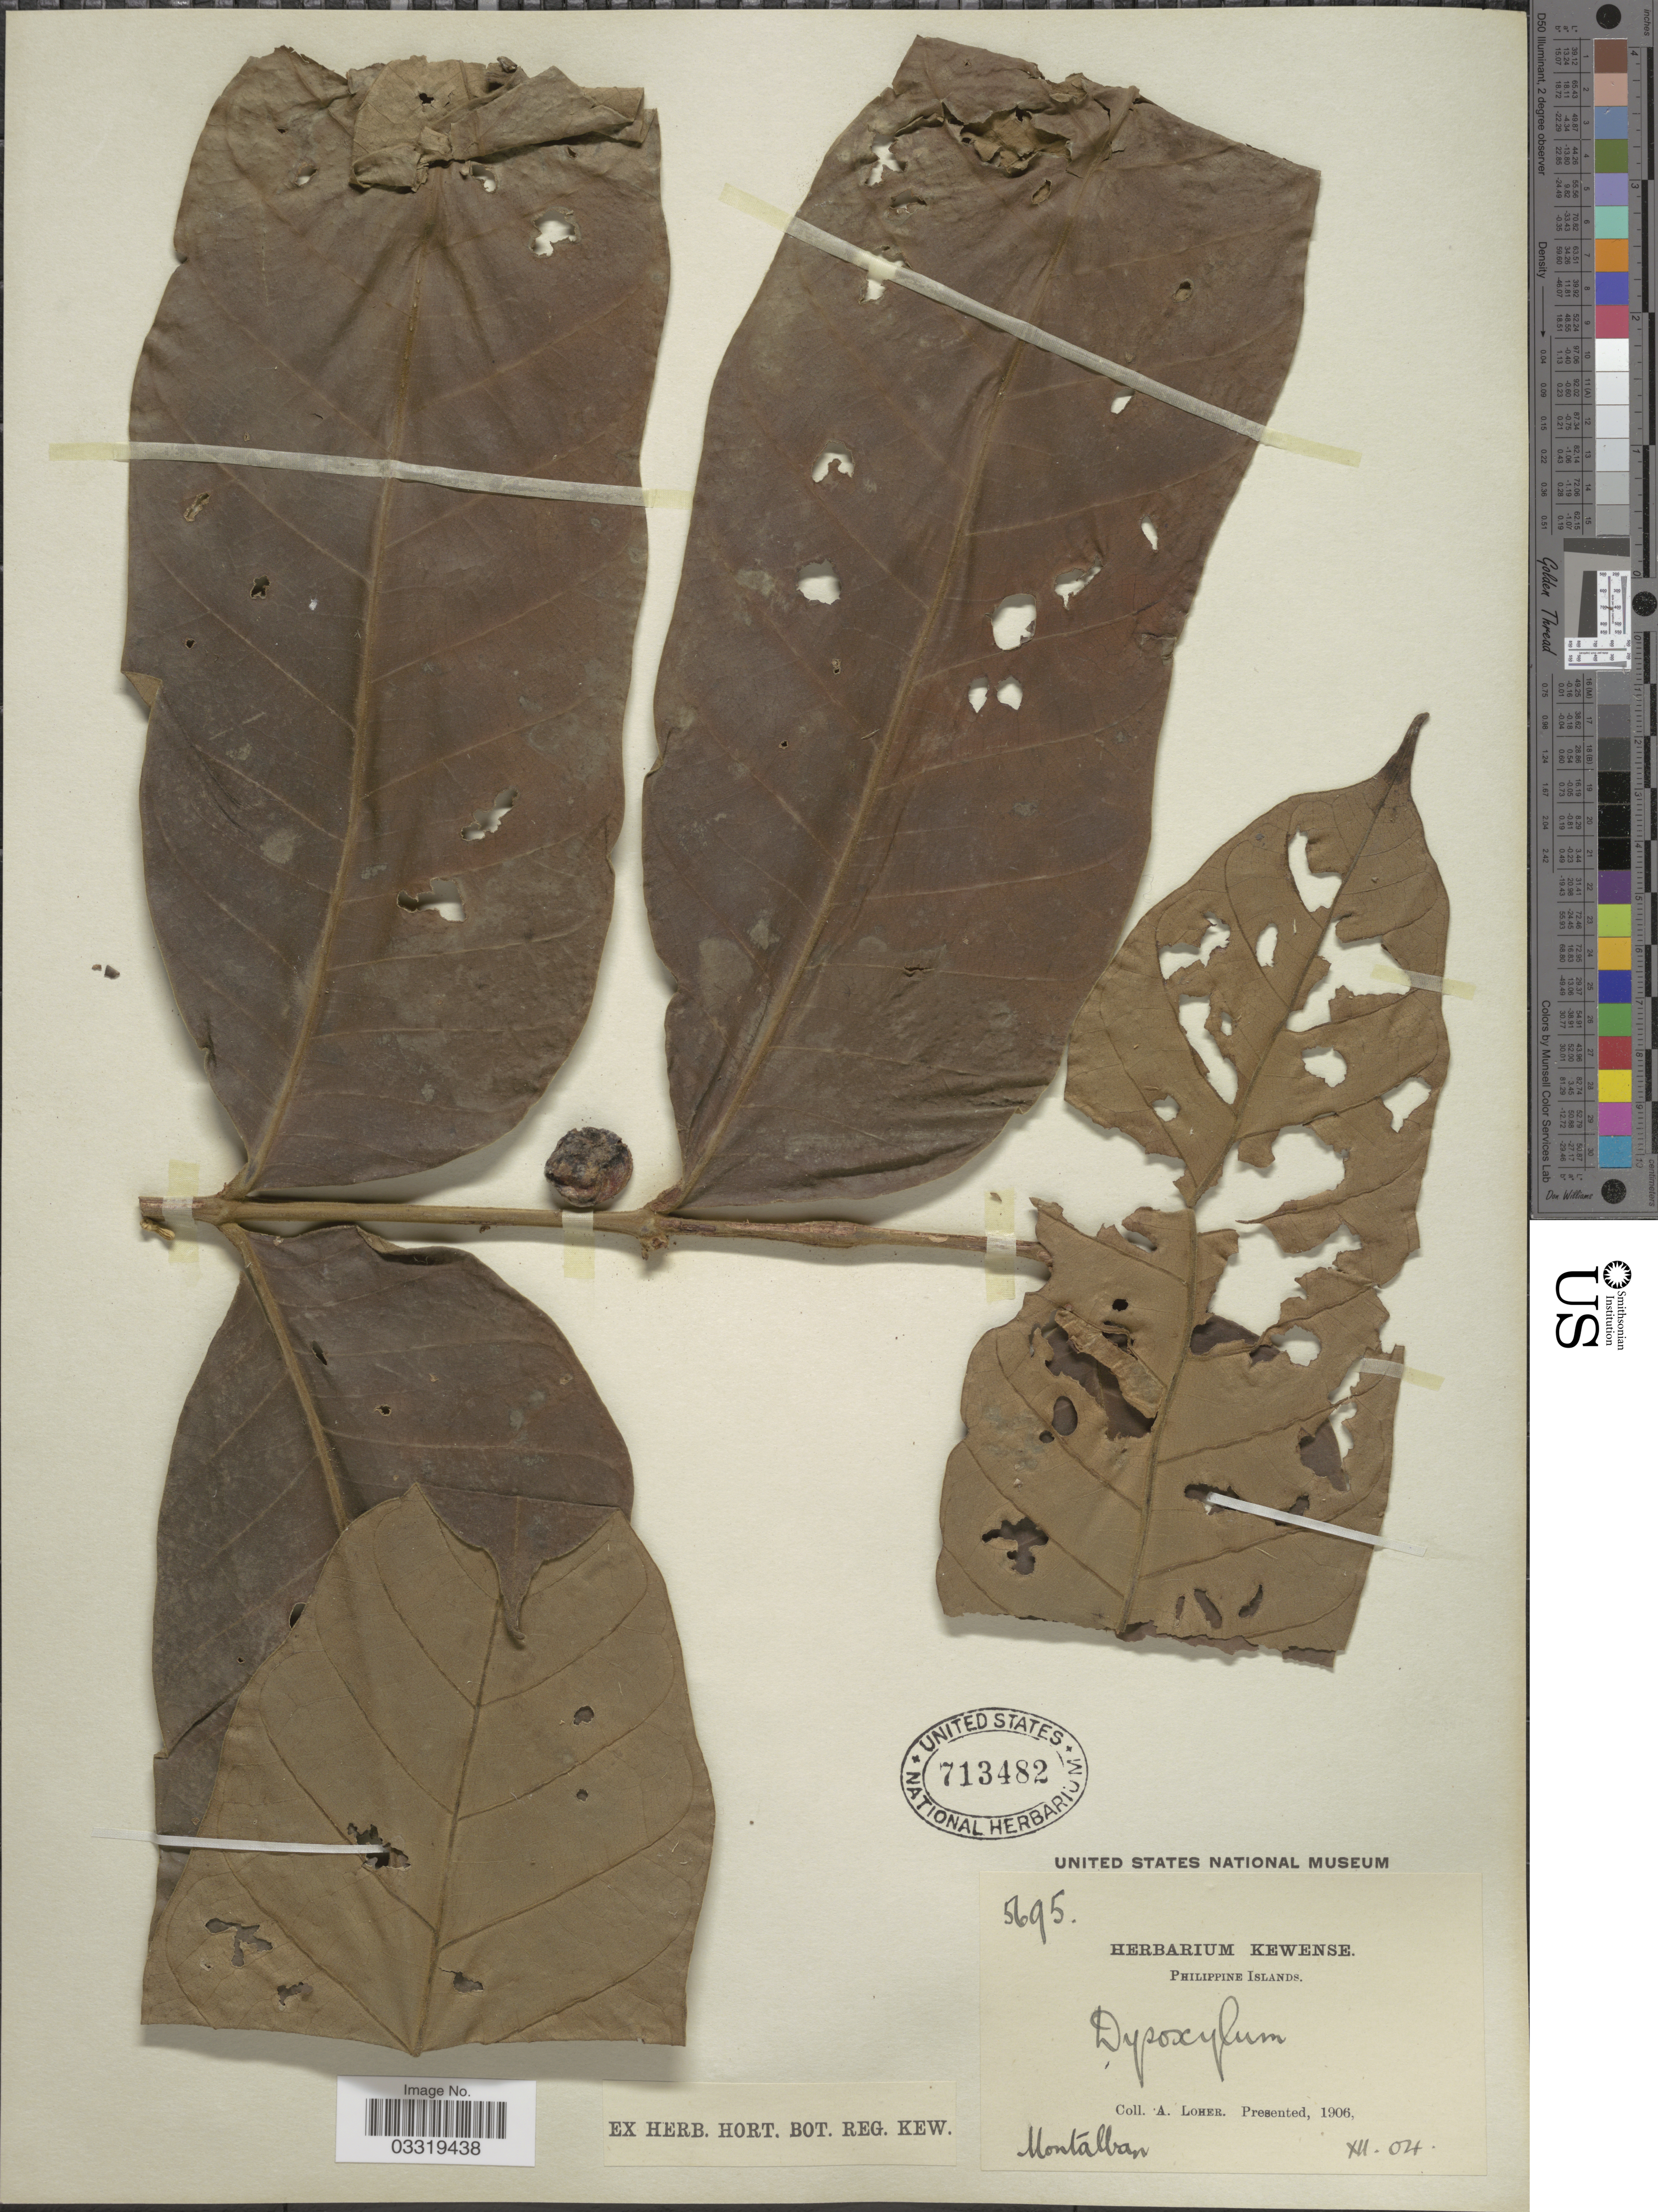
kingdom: Plantae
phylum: Tracheophyta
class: Magnoliopsida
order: Sapindales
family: Meliaceae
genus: Dysoxylum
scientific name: Dysoxylum sp.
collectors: A. Loher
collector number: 5695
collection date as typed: Transcribed d/m/y: /12/4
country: Philippines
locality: Montalban.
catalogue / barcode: US 713482